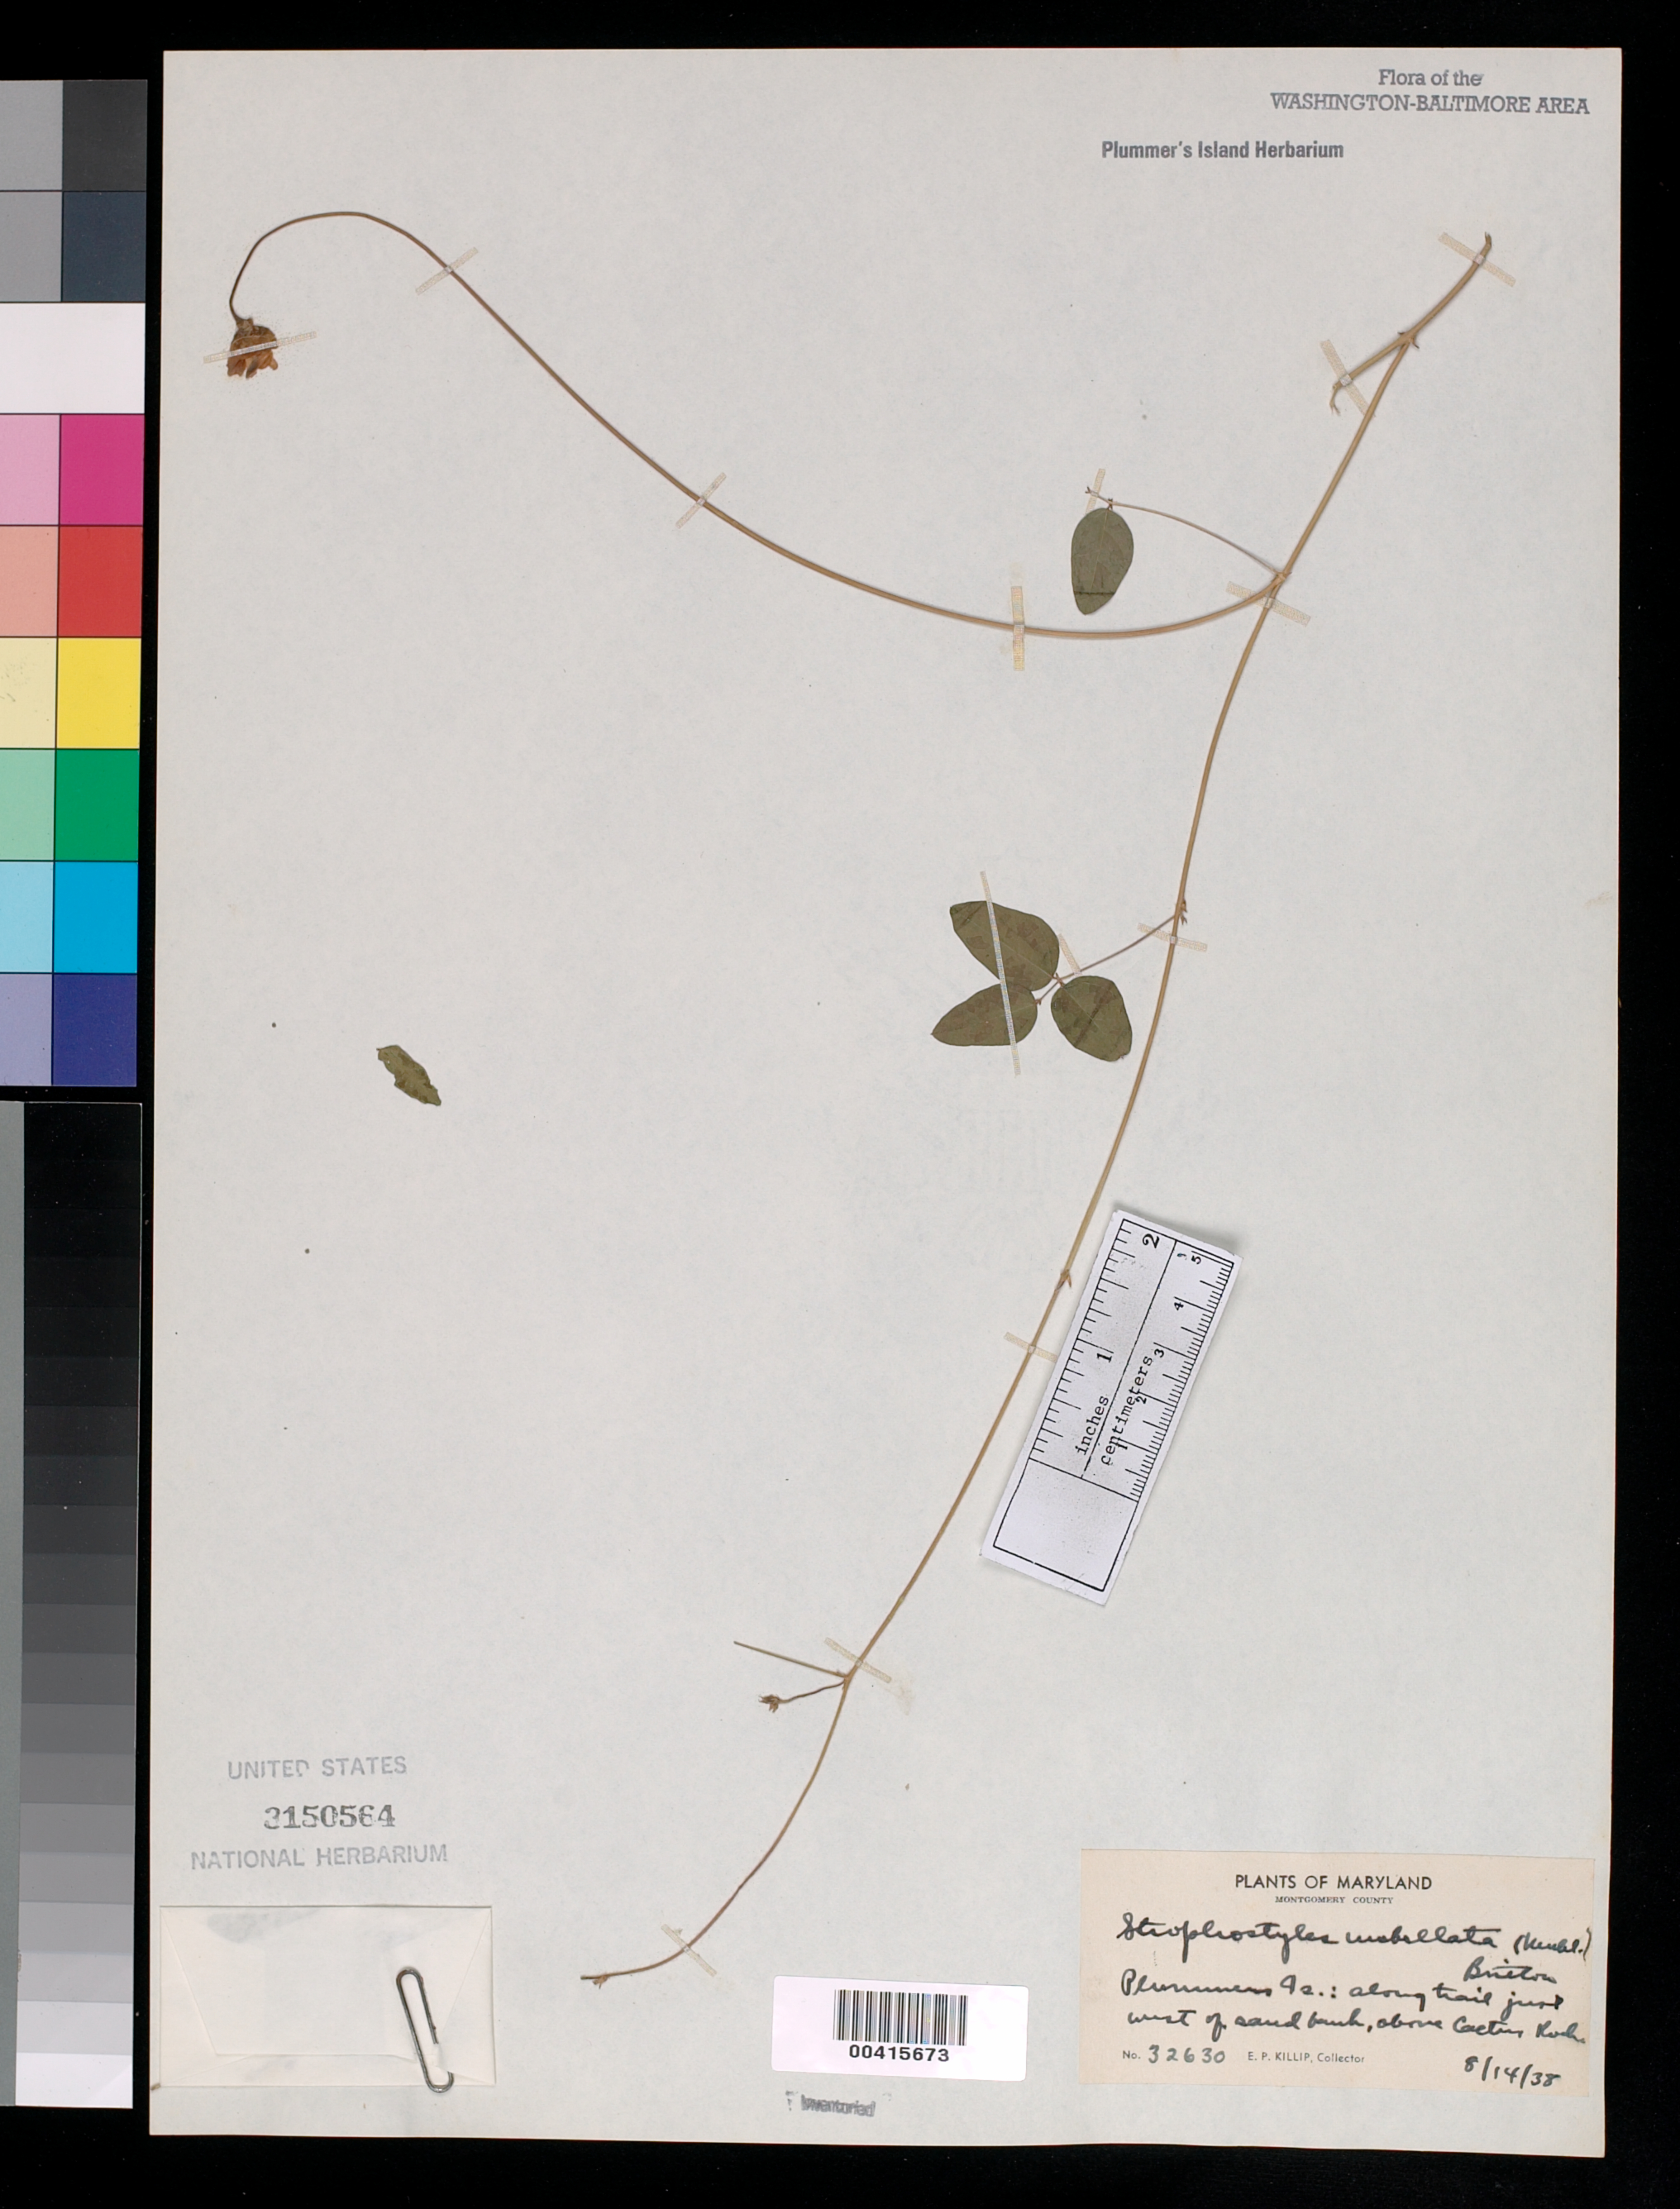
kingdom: Plantae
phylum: Tracheophyta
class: Magnoliopsida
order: Fabales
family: Fabaceae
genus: Strophostyles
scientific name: Strophostyles umbellata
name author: (Muhl. ex Willd.) Britton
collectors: E. P. Killip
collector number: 32630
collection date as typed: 14 Aug 1938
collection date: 1938-08-14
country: United States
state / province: Maryland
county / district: Montgomery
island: Plummers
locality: Plummer's Island; along trail just W.of sand bank above Cactus Rock C. & O. Canal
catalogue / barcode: US 3150564